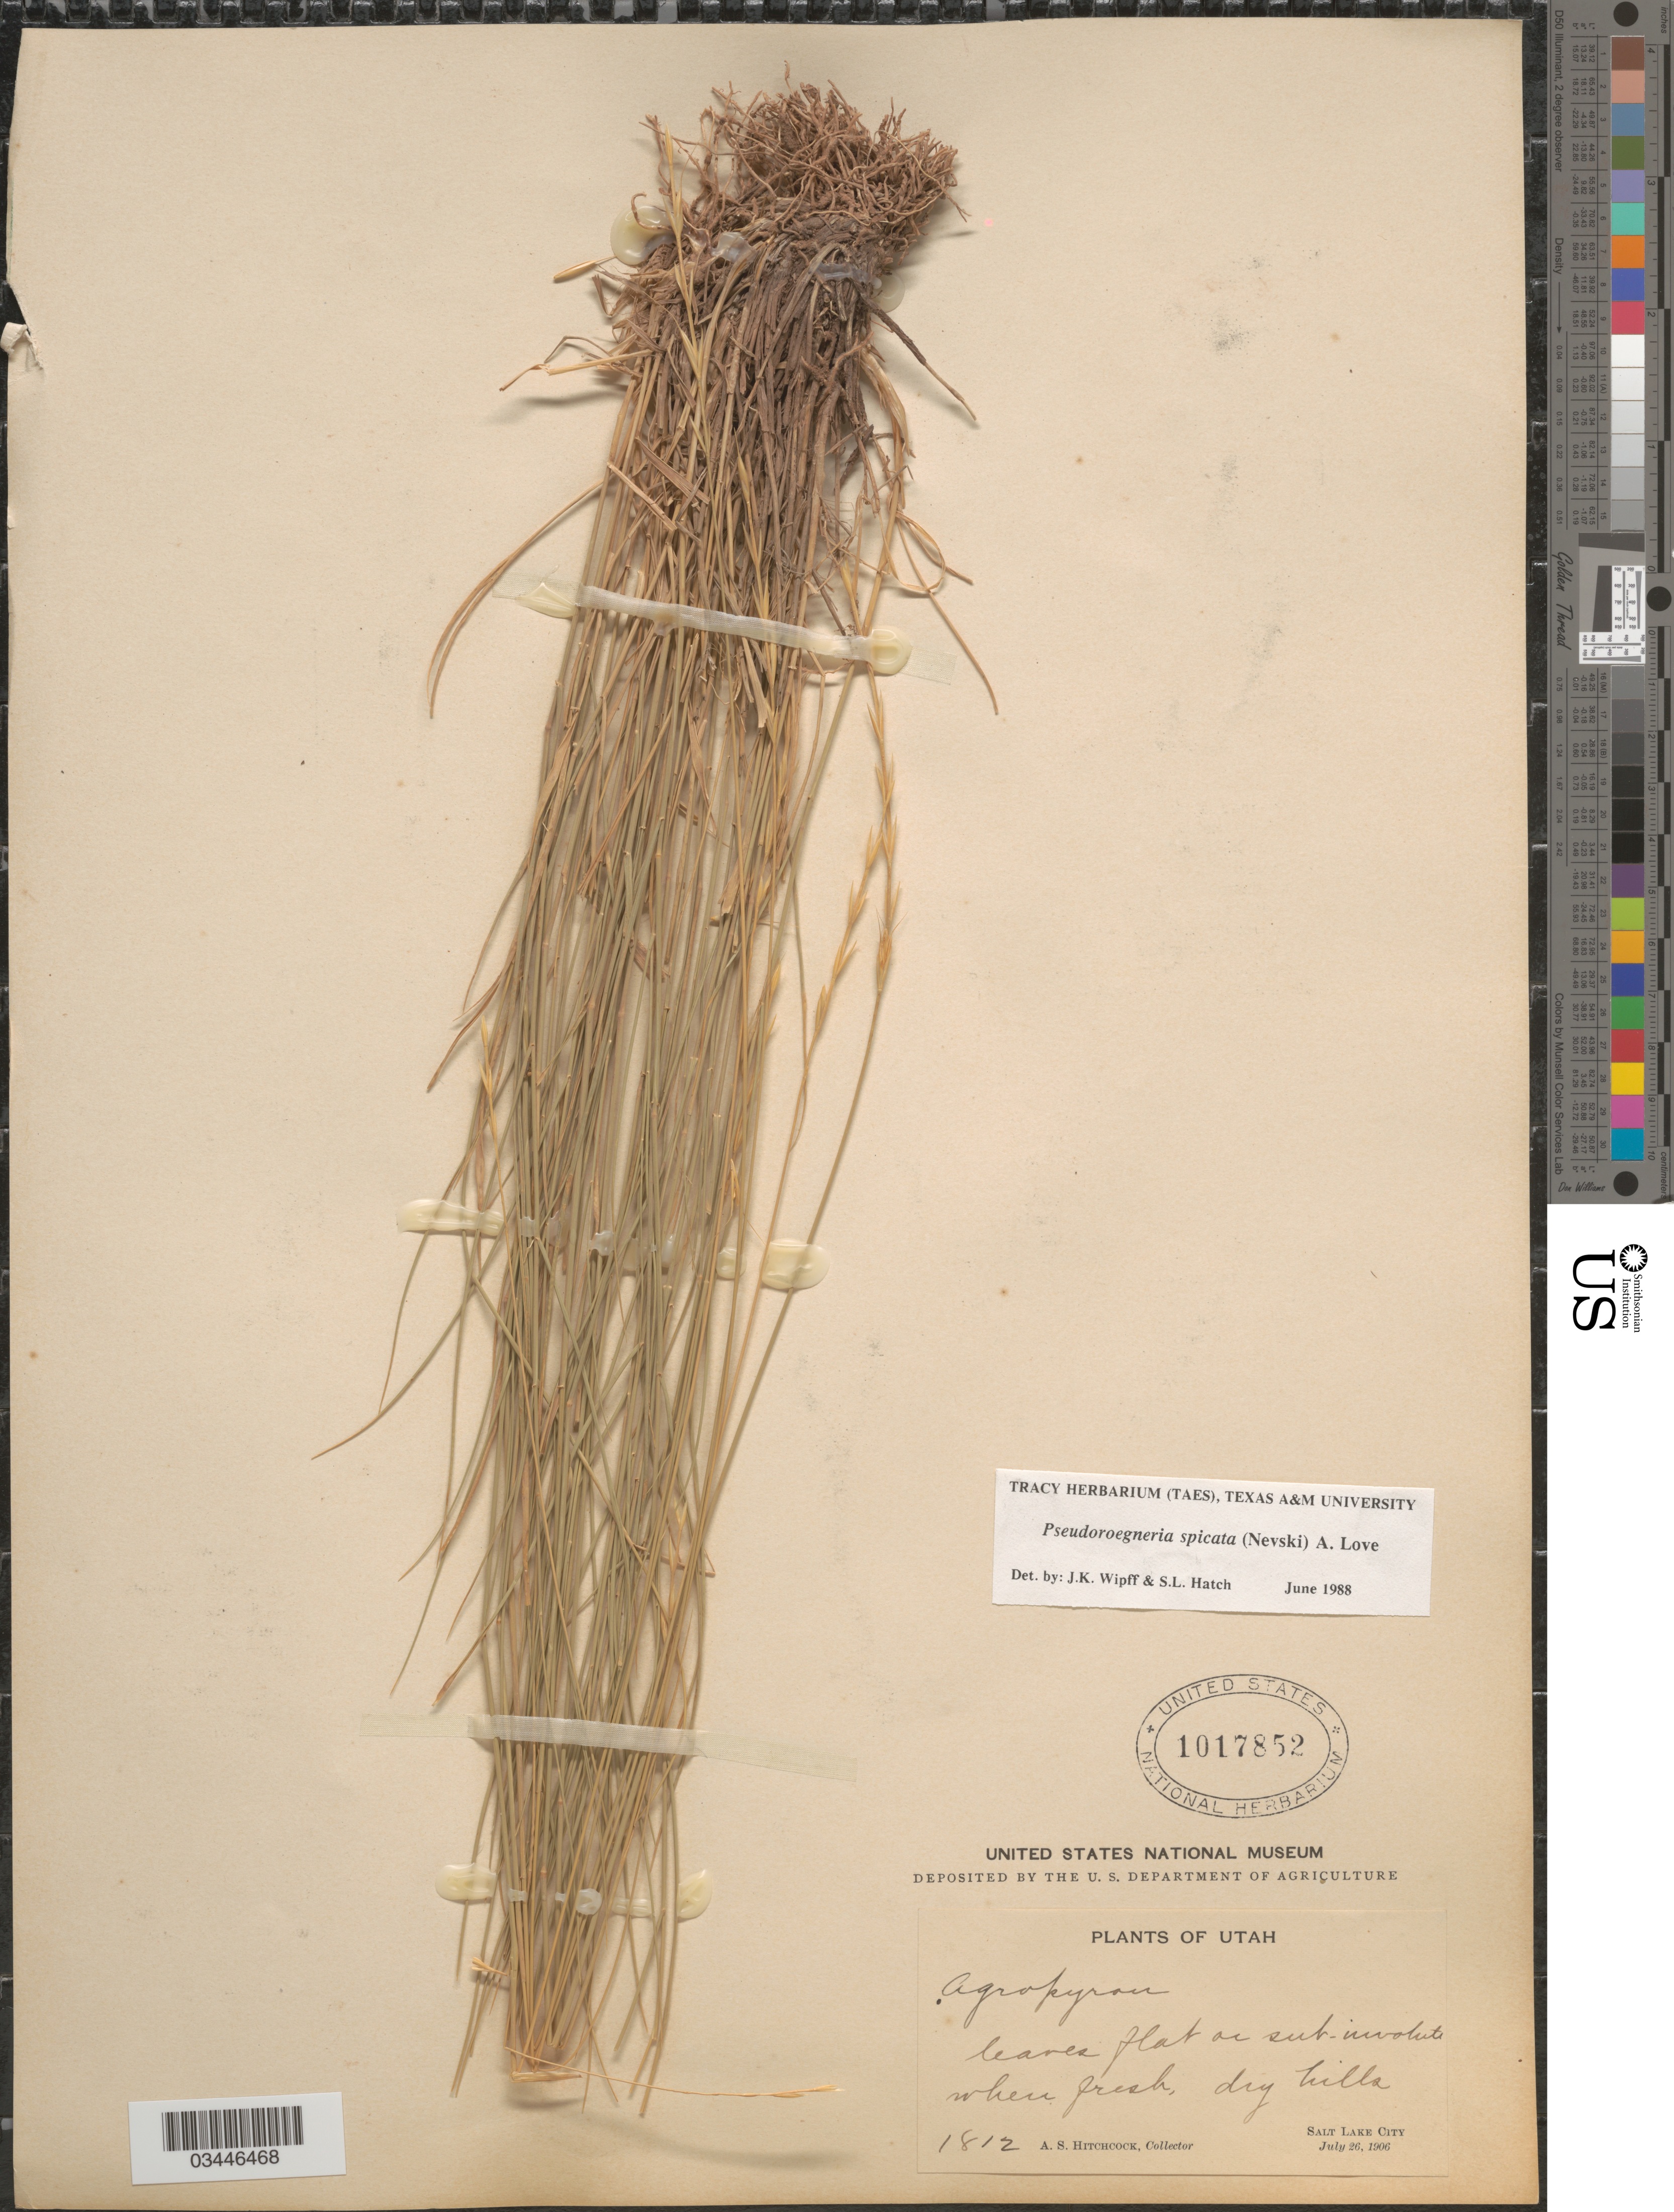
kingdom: Plantae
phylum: Tracheophyta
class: Liliopsida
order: Poales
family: Poaceae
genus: Pseudoroegneria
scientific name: Pseudoroegneria spicata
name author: (Pursh) Á. Löve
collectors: A. S. Hitchcock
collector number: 1812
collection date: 1906-07-26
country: United States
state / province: Utah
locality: Salt Lake City.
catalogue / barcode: US 1017852